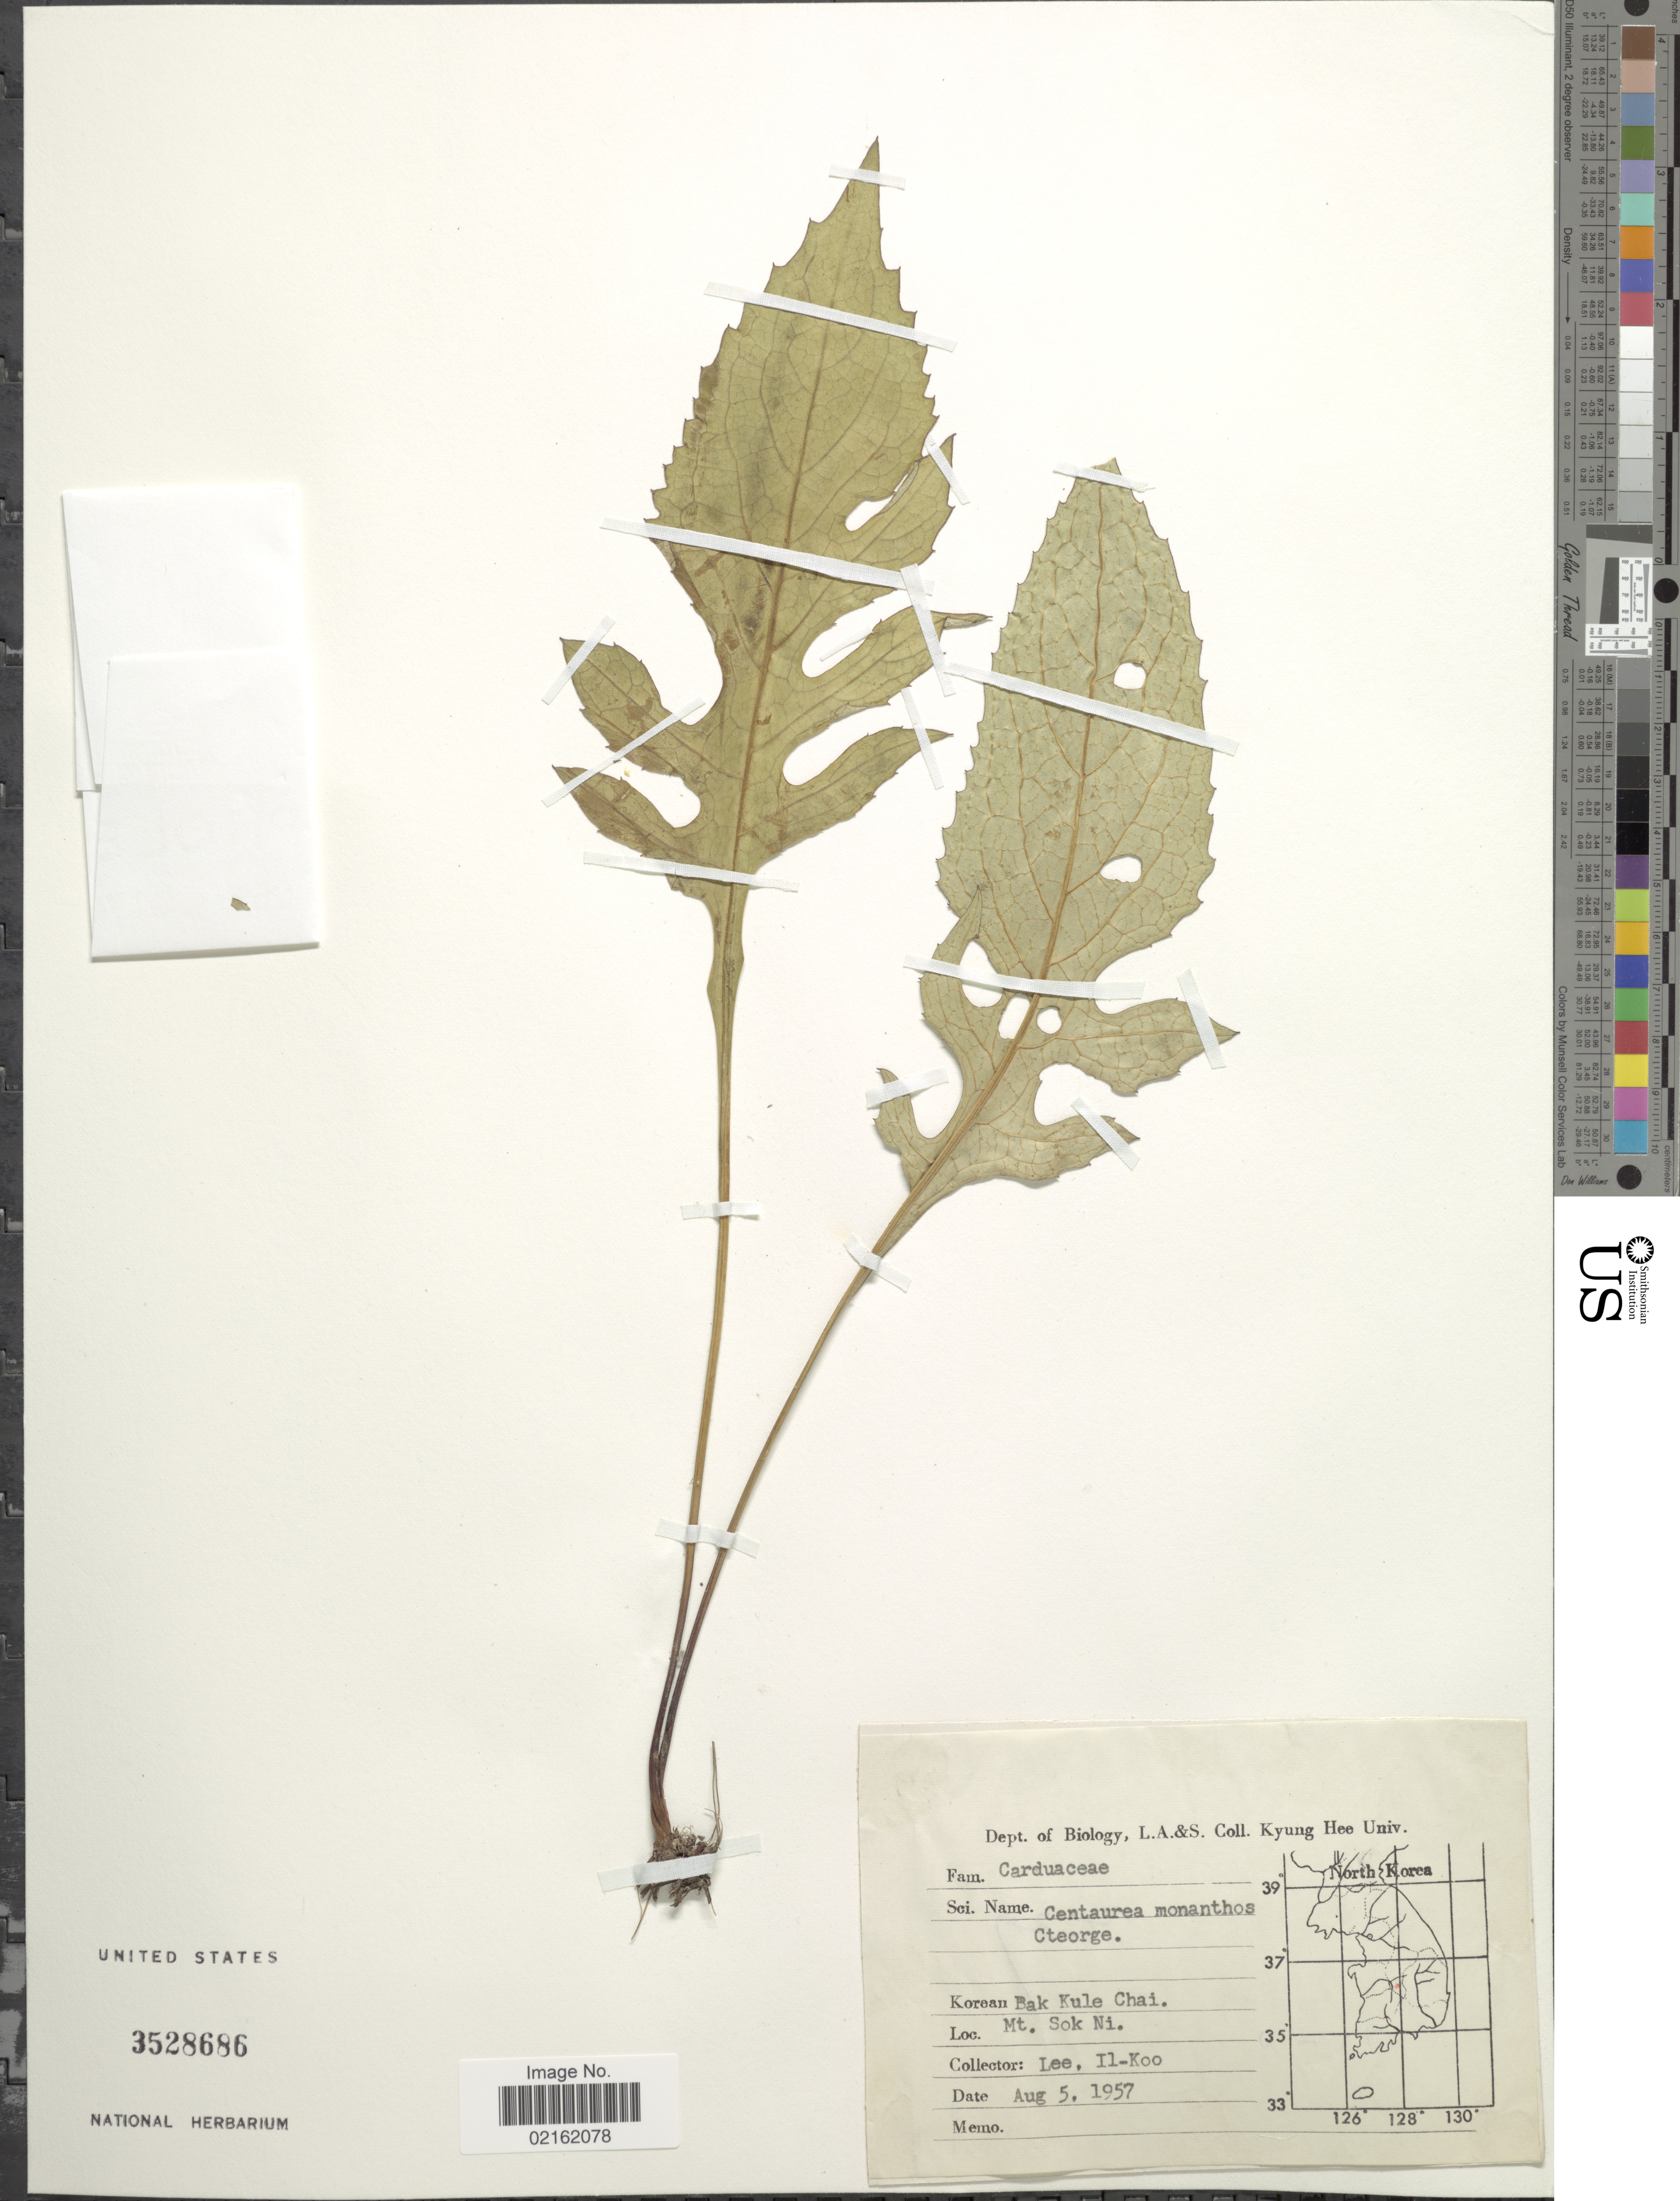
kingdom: Plantae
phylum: Tracheophyta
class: Magnoliopsida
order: Asterales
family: Asteraceae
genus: Leuzea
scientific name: Leuzea uniflora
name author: (L.) Holub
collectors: Il-Ko Lee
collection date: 1957-08-05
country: South Korea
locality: Korea, Mt. Sok Ni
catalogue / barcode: US 3528686